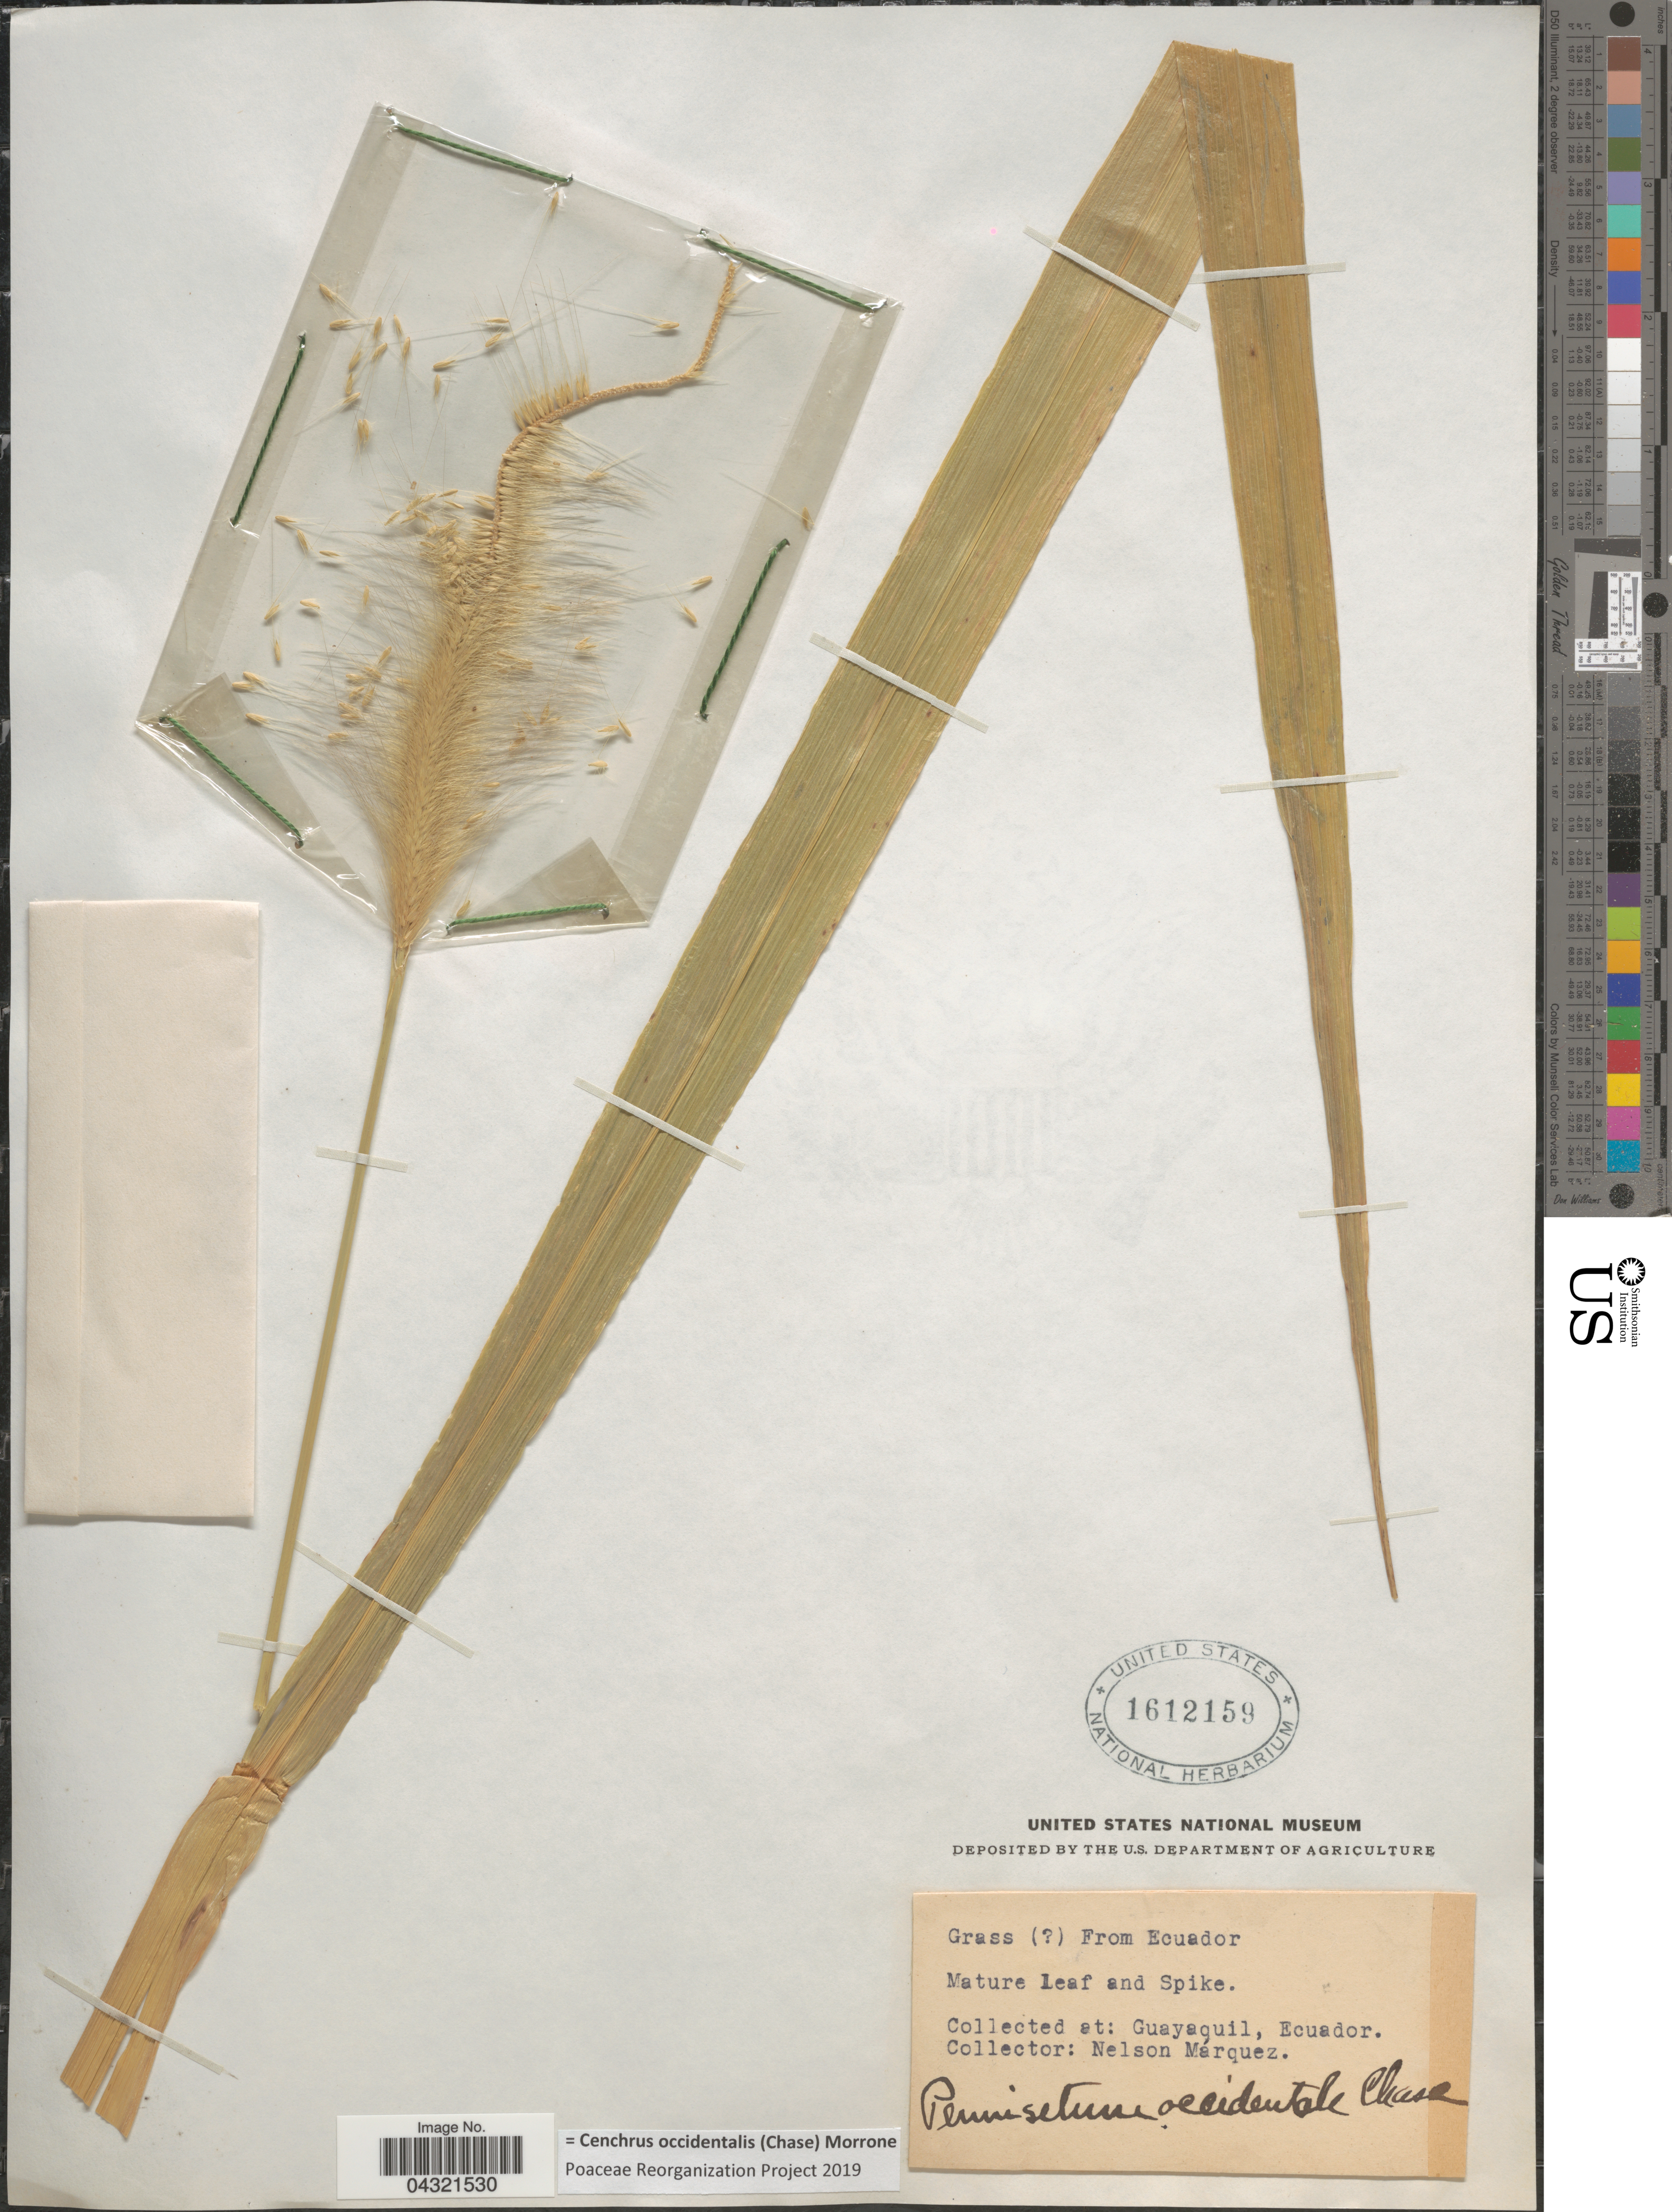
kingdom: Plantae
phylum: Tracheophyta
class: Liliopsida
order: Poales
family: Poaceae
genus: Cenchrus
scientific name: Cenchrus occidentalis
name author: (Chase) Morrone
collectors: N. Márquez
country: Ecuador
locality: Guayaquil.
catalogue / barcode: US 1612159